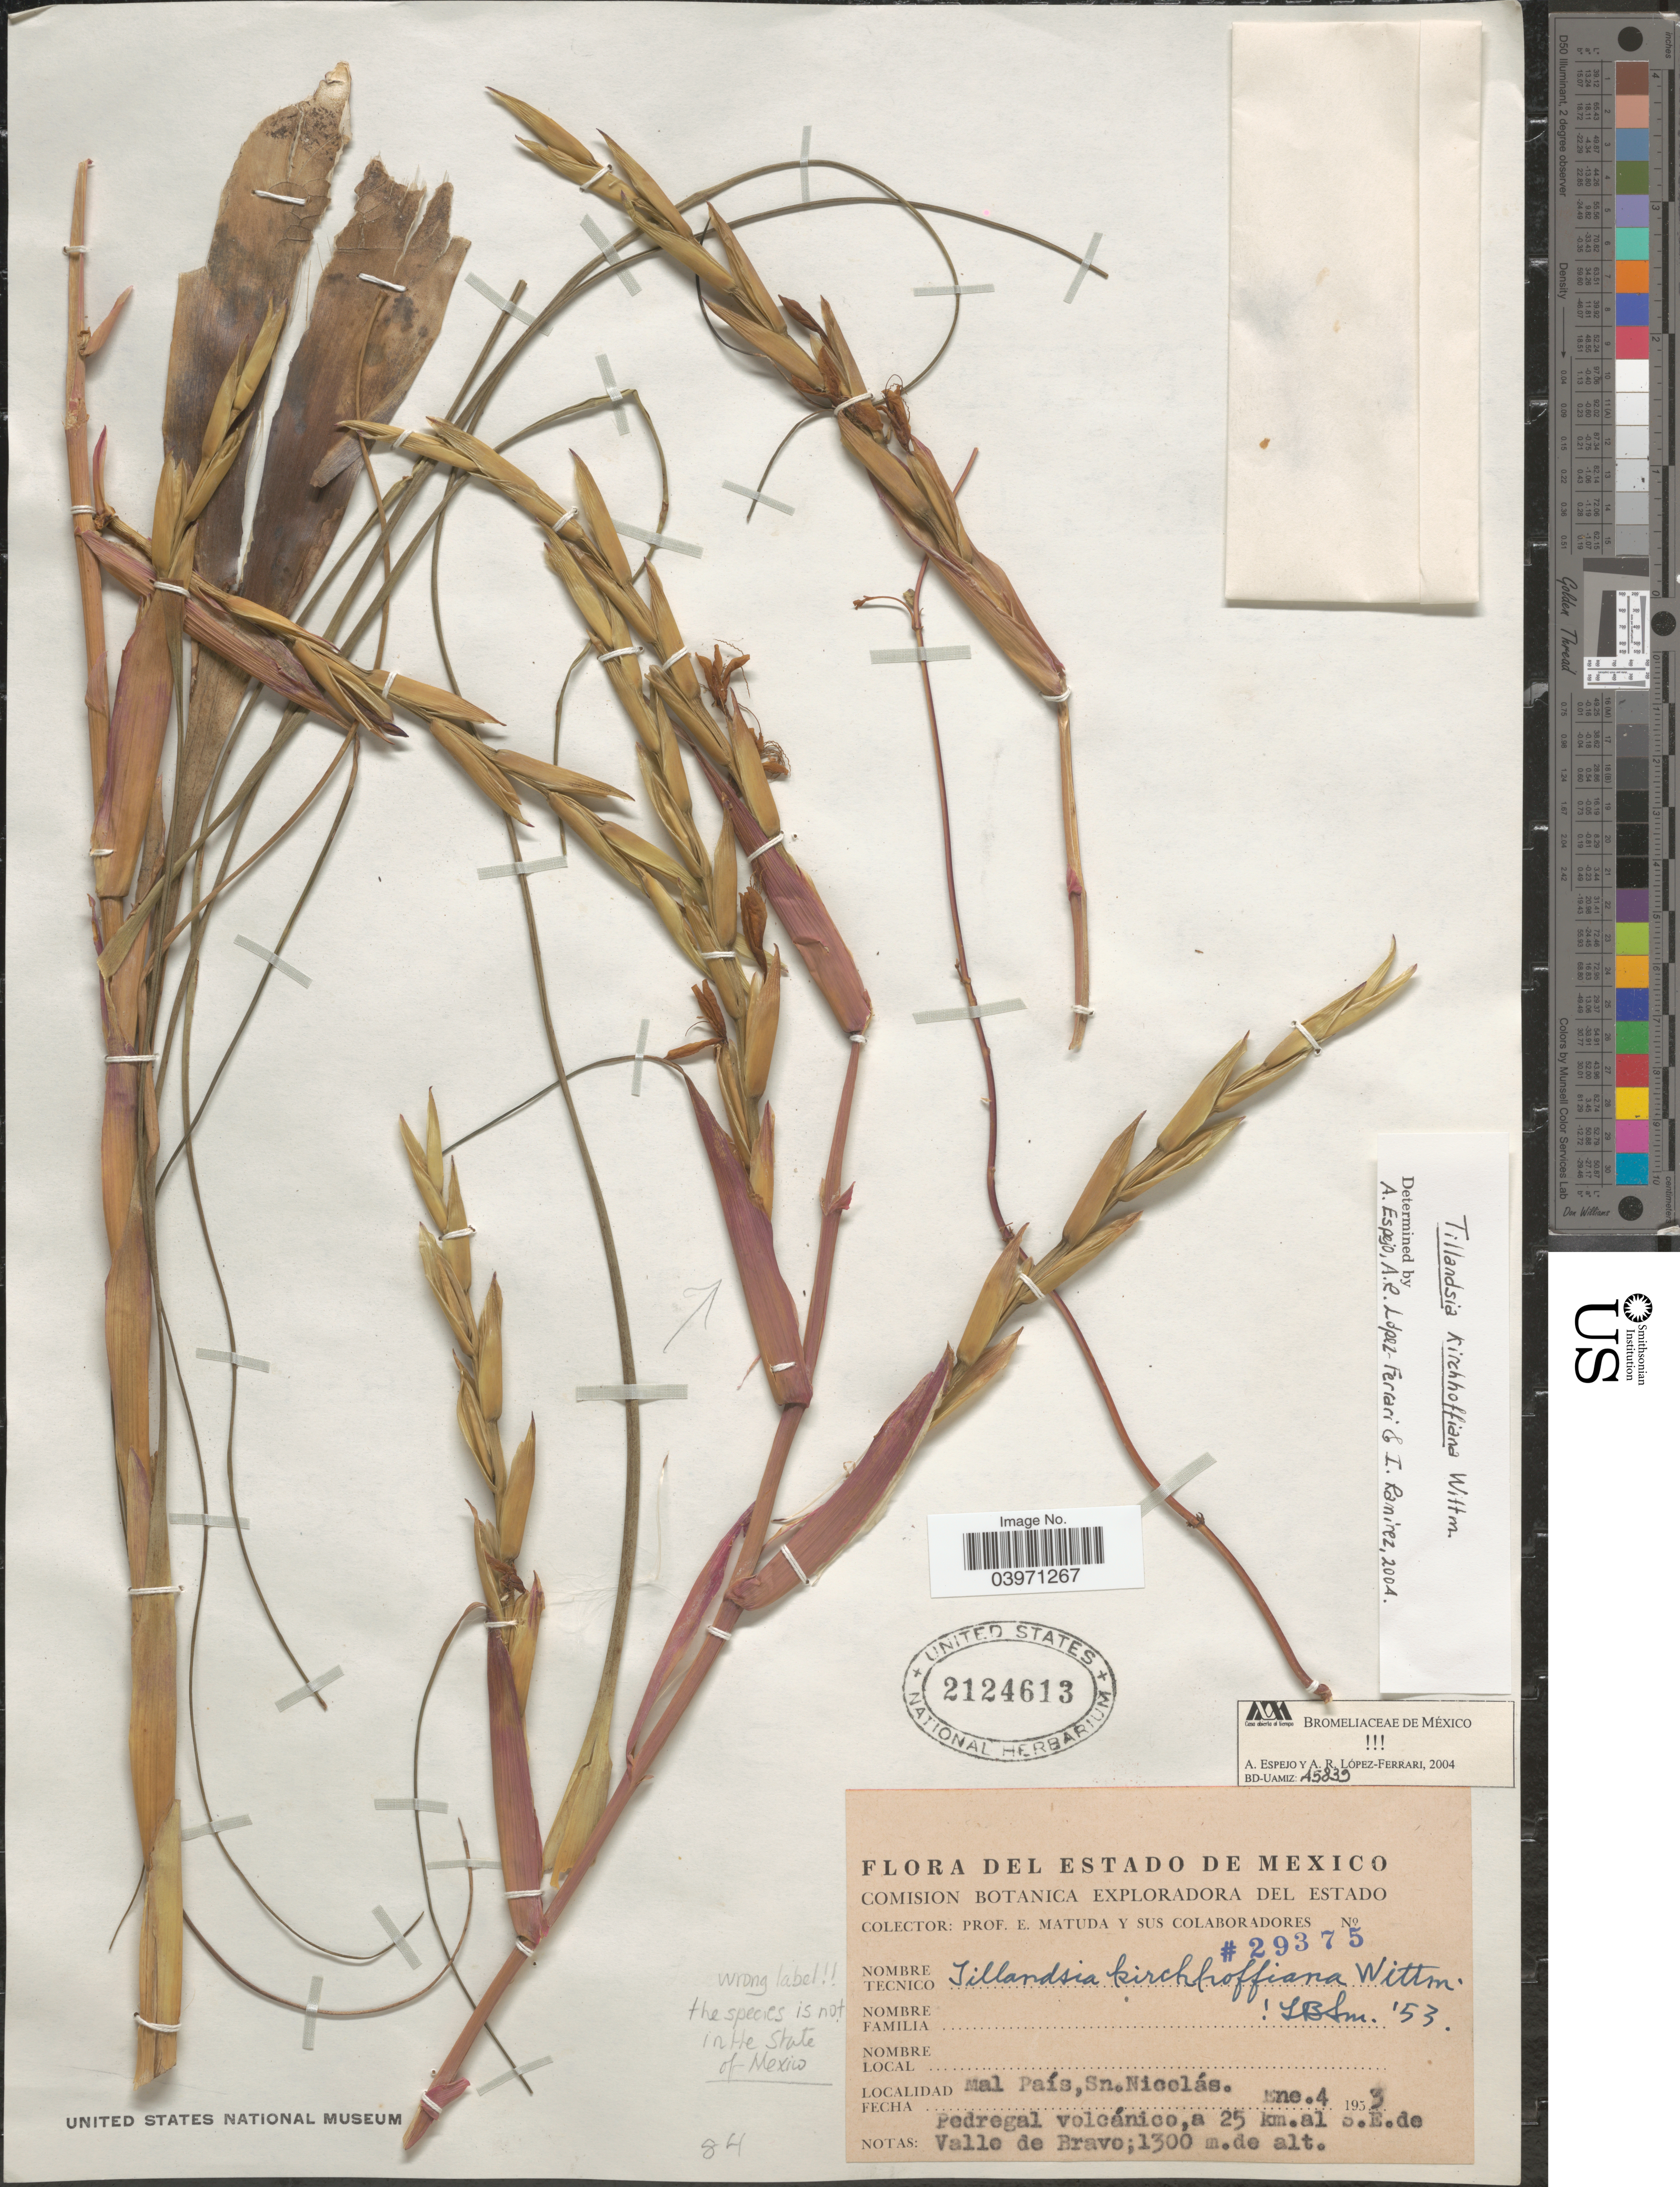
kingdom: Plantae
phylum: Tracheophyta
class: Liliopsida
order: Poales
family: Bromeliaceae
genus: Tillandsia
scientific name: Tillandsia kirchhoffiana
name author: Wittm.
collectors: E. Matuda & Sus Colaboradores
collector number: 29375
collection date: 1953-01-04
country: Mexico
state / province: México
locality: Mal País, Sn.Nicolás. Pedregal volcánico, a 25 km.al S.E.de Valle de Bravo.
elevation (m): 1300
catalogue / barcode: US 2124613